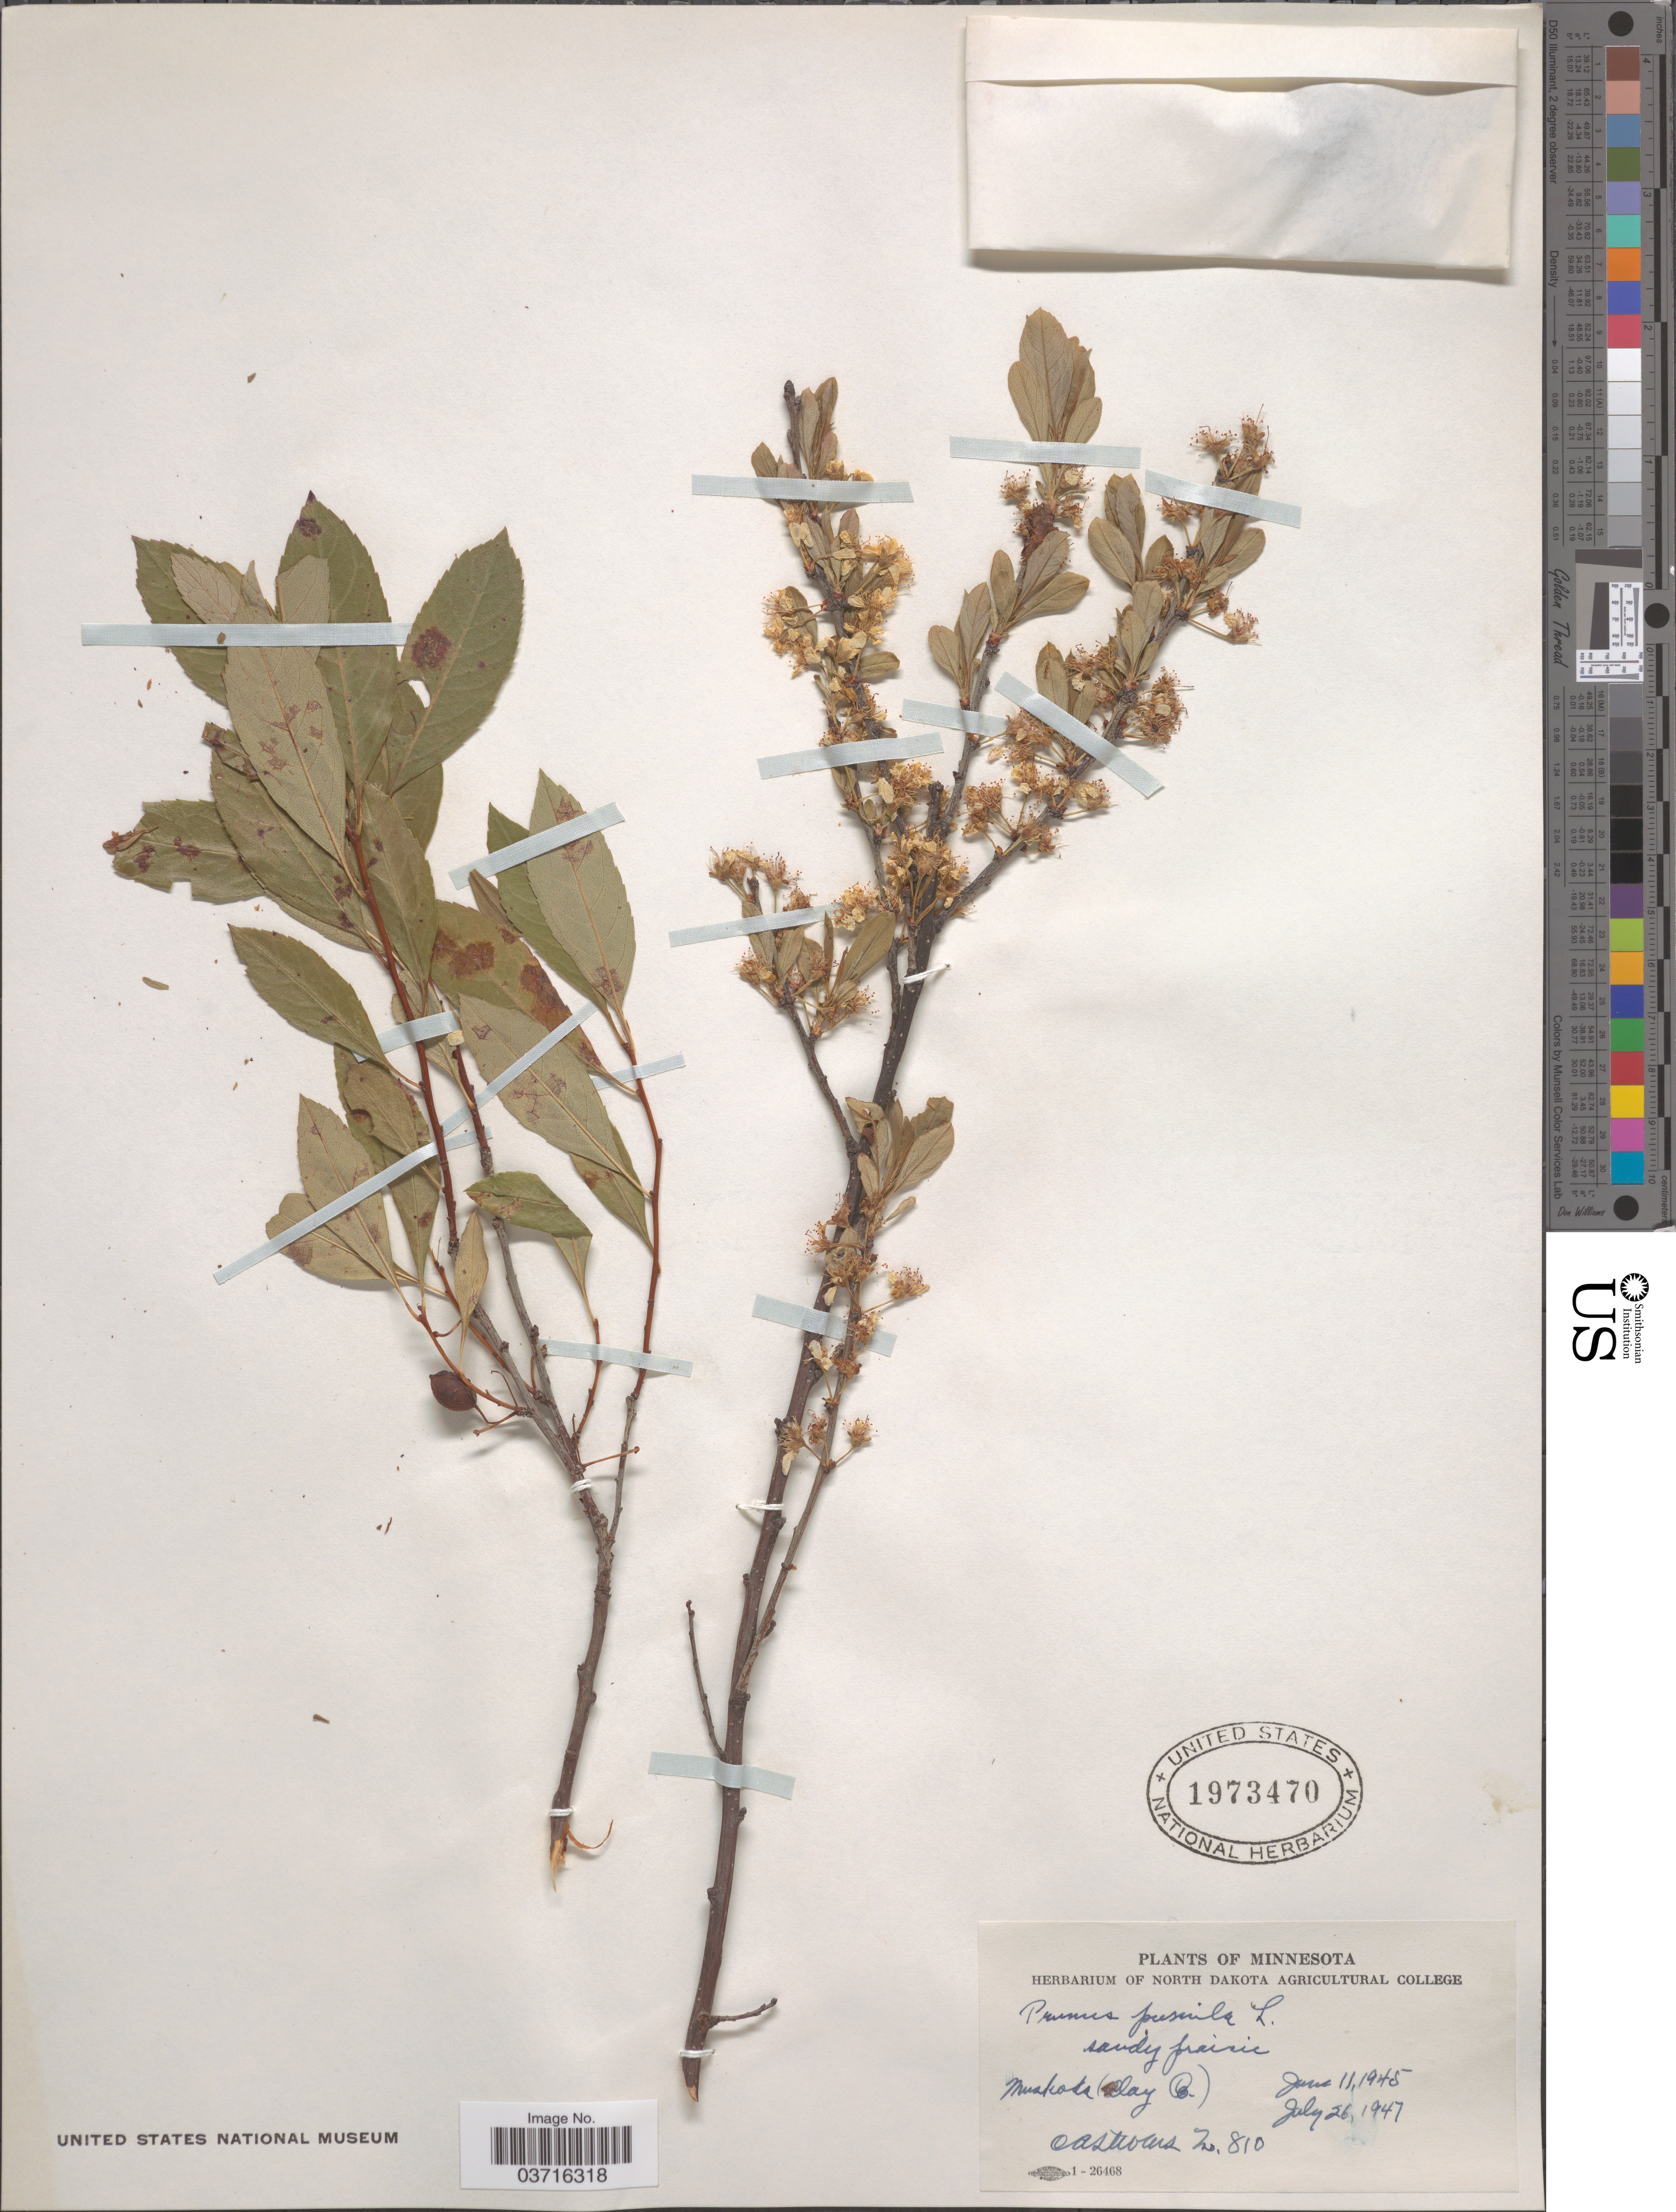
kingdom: Plantae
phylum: Tracheophyta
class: Magnoliopsida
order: Rosales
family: Rosaceae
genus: Prunus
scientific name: Prunus pumila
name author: L.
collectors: O. A. Stevens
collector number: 810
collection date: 1945-06-11/1947-07-26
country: United States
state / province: Minnesota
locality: Muskota (Clay Co.).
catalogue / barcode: US 1973470